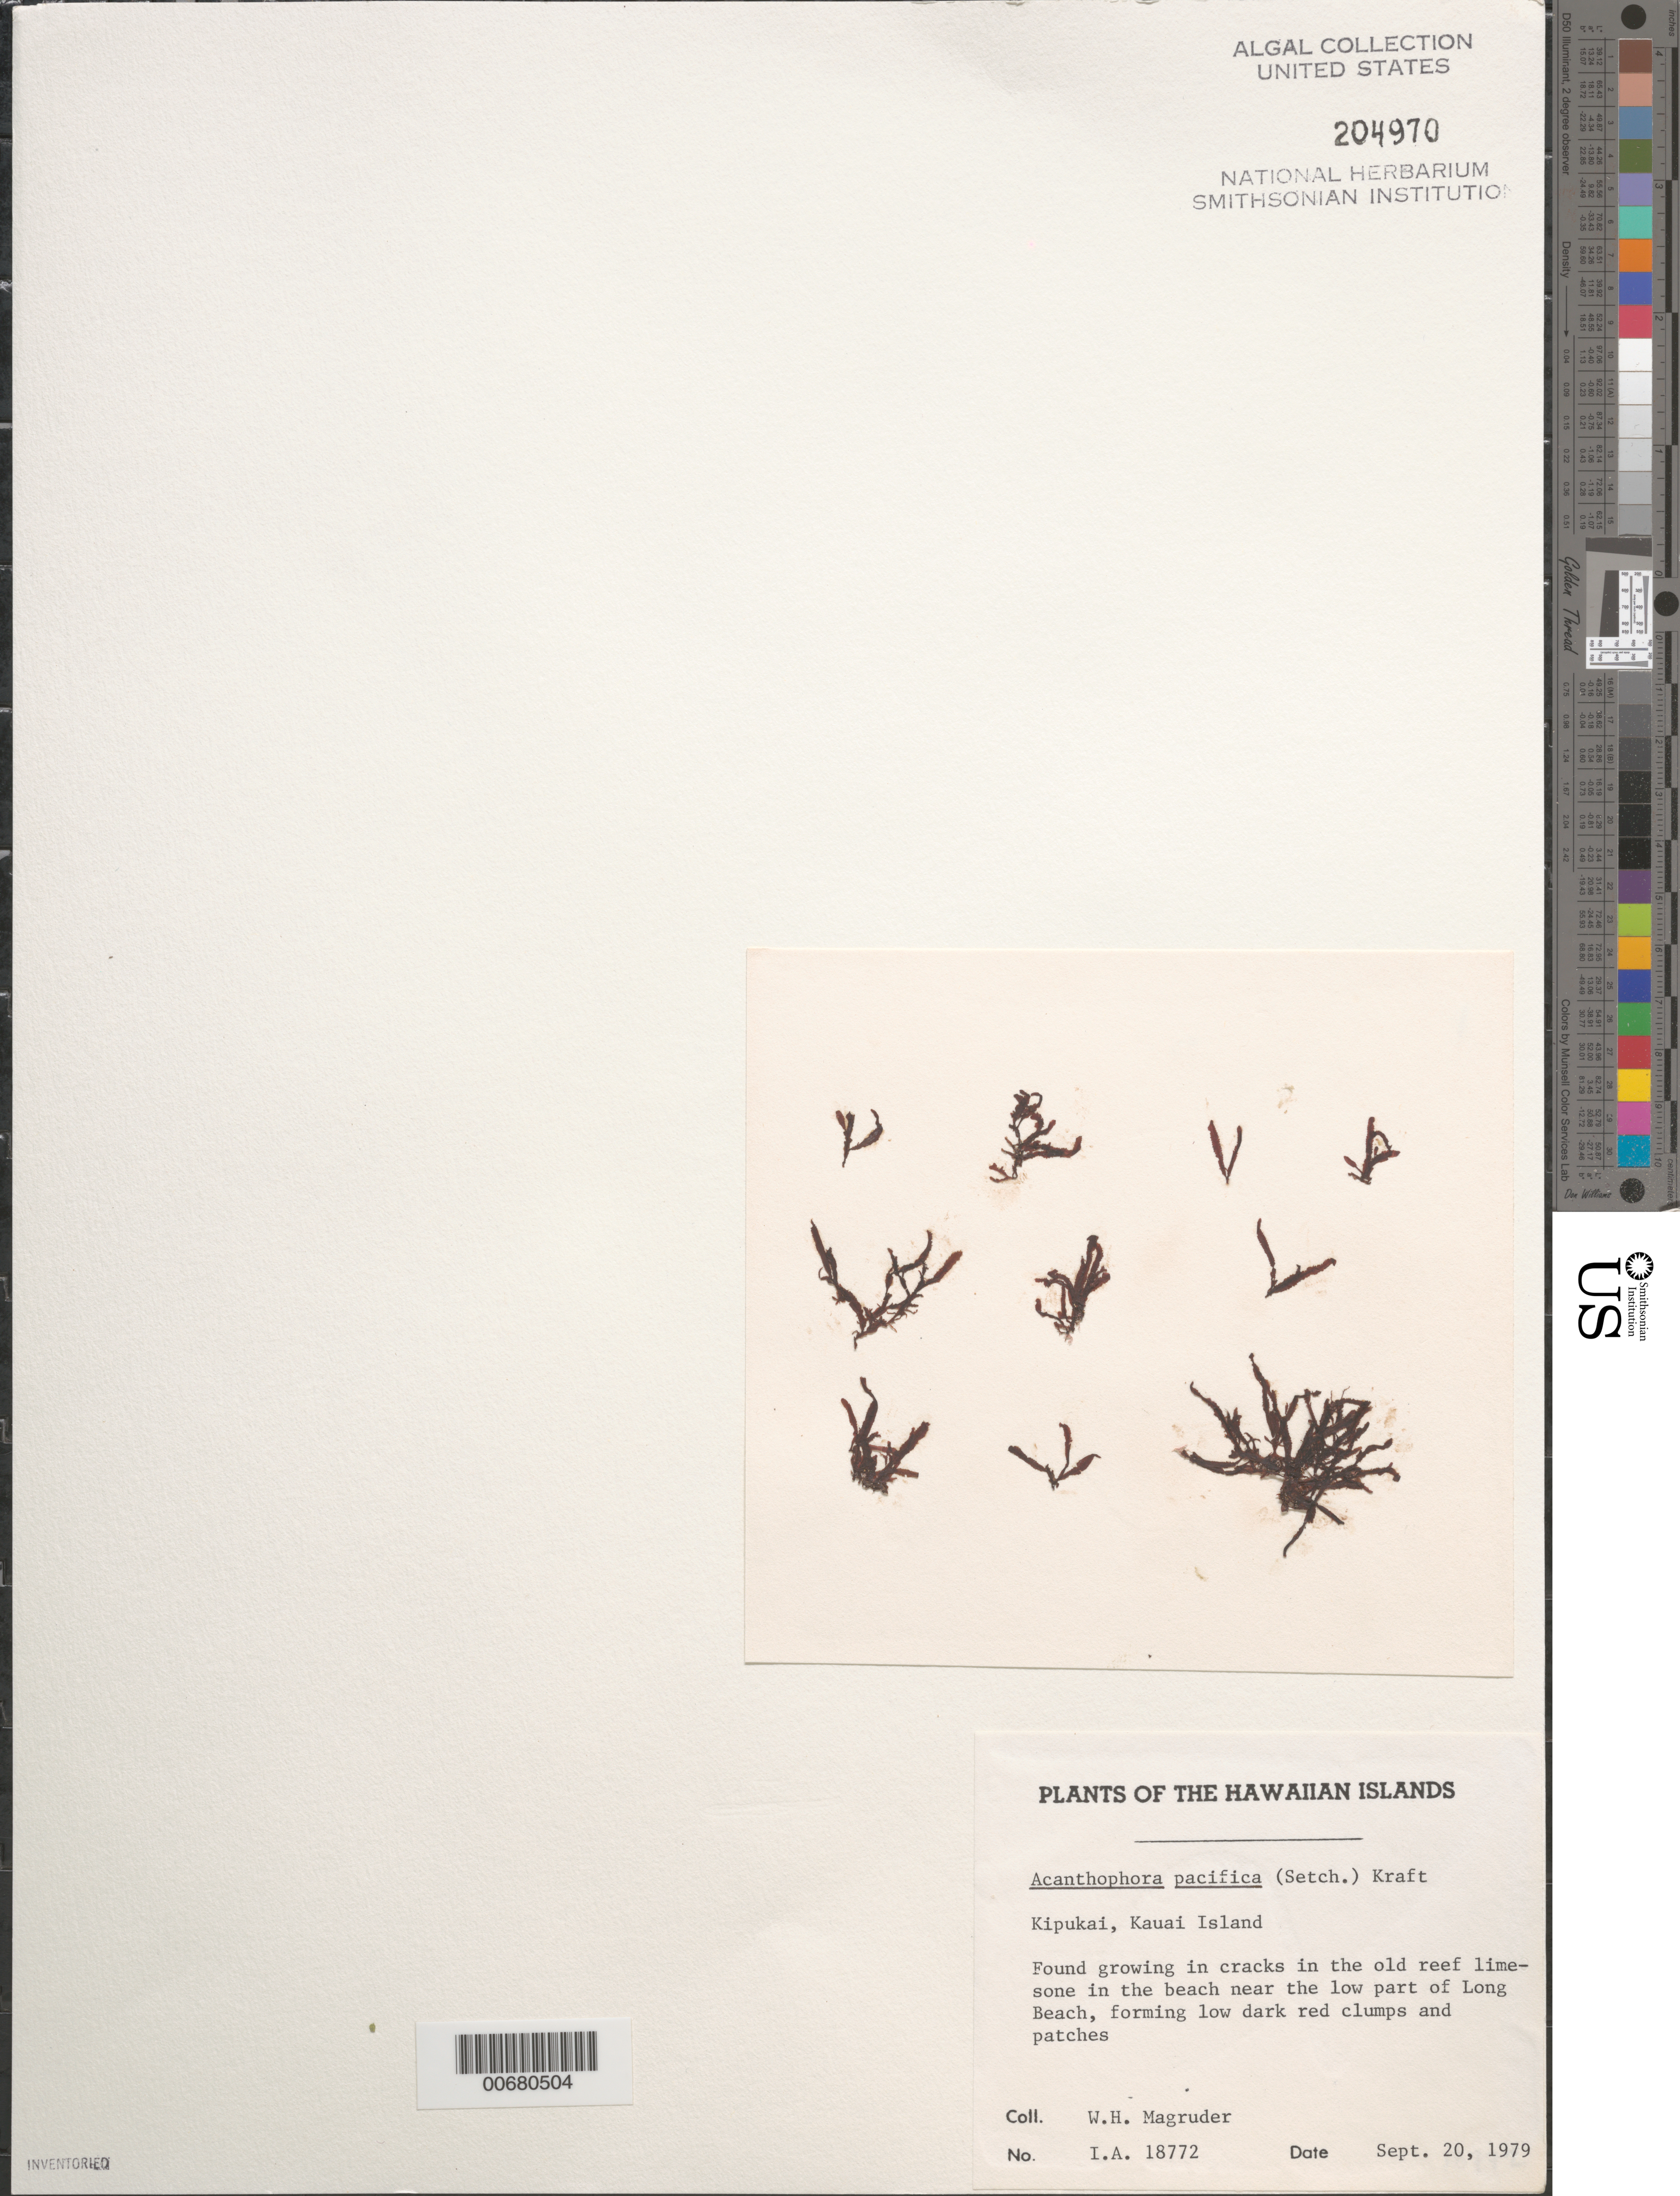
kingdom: Plantae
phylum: Rhodophyta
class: Florideophyceae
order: Ceramiales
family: Rhodomelaceae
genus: Acanthophora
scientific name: Acanthophora pacifica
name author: (Setch.) G.T.Kraft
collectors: W. Magruder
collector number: IAA 18772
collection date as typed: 20 Sep 1979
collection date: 1979-09-20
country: United States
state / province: Hawaii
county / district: Kaui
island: Kaua'i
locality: Kipukai, near low part of Long Beach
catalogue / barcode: US 204970